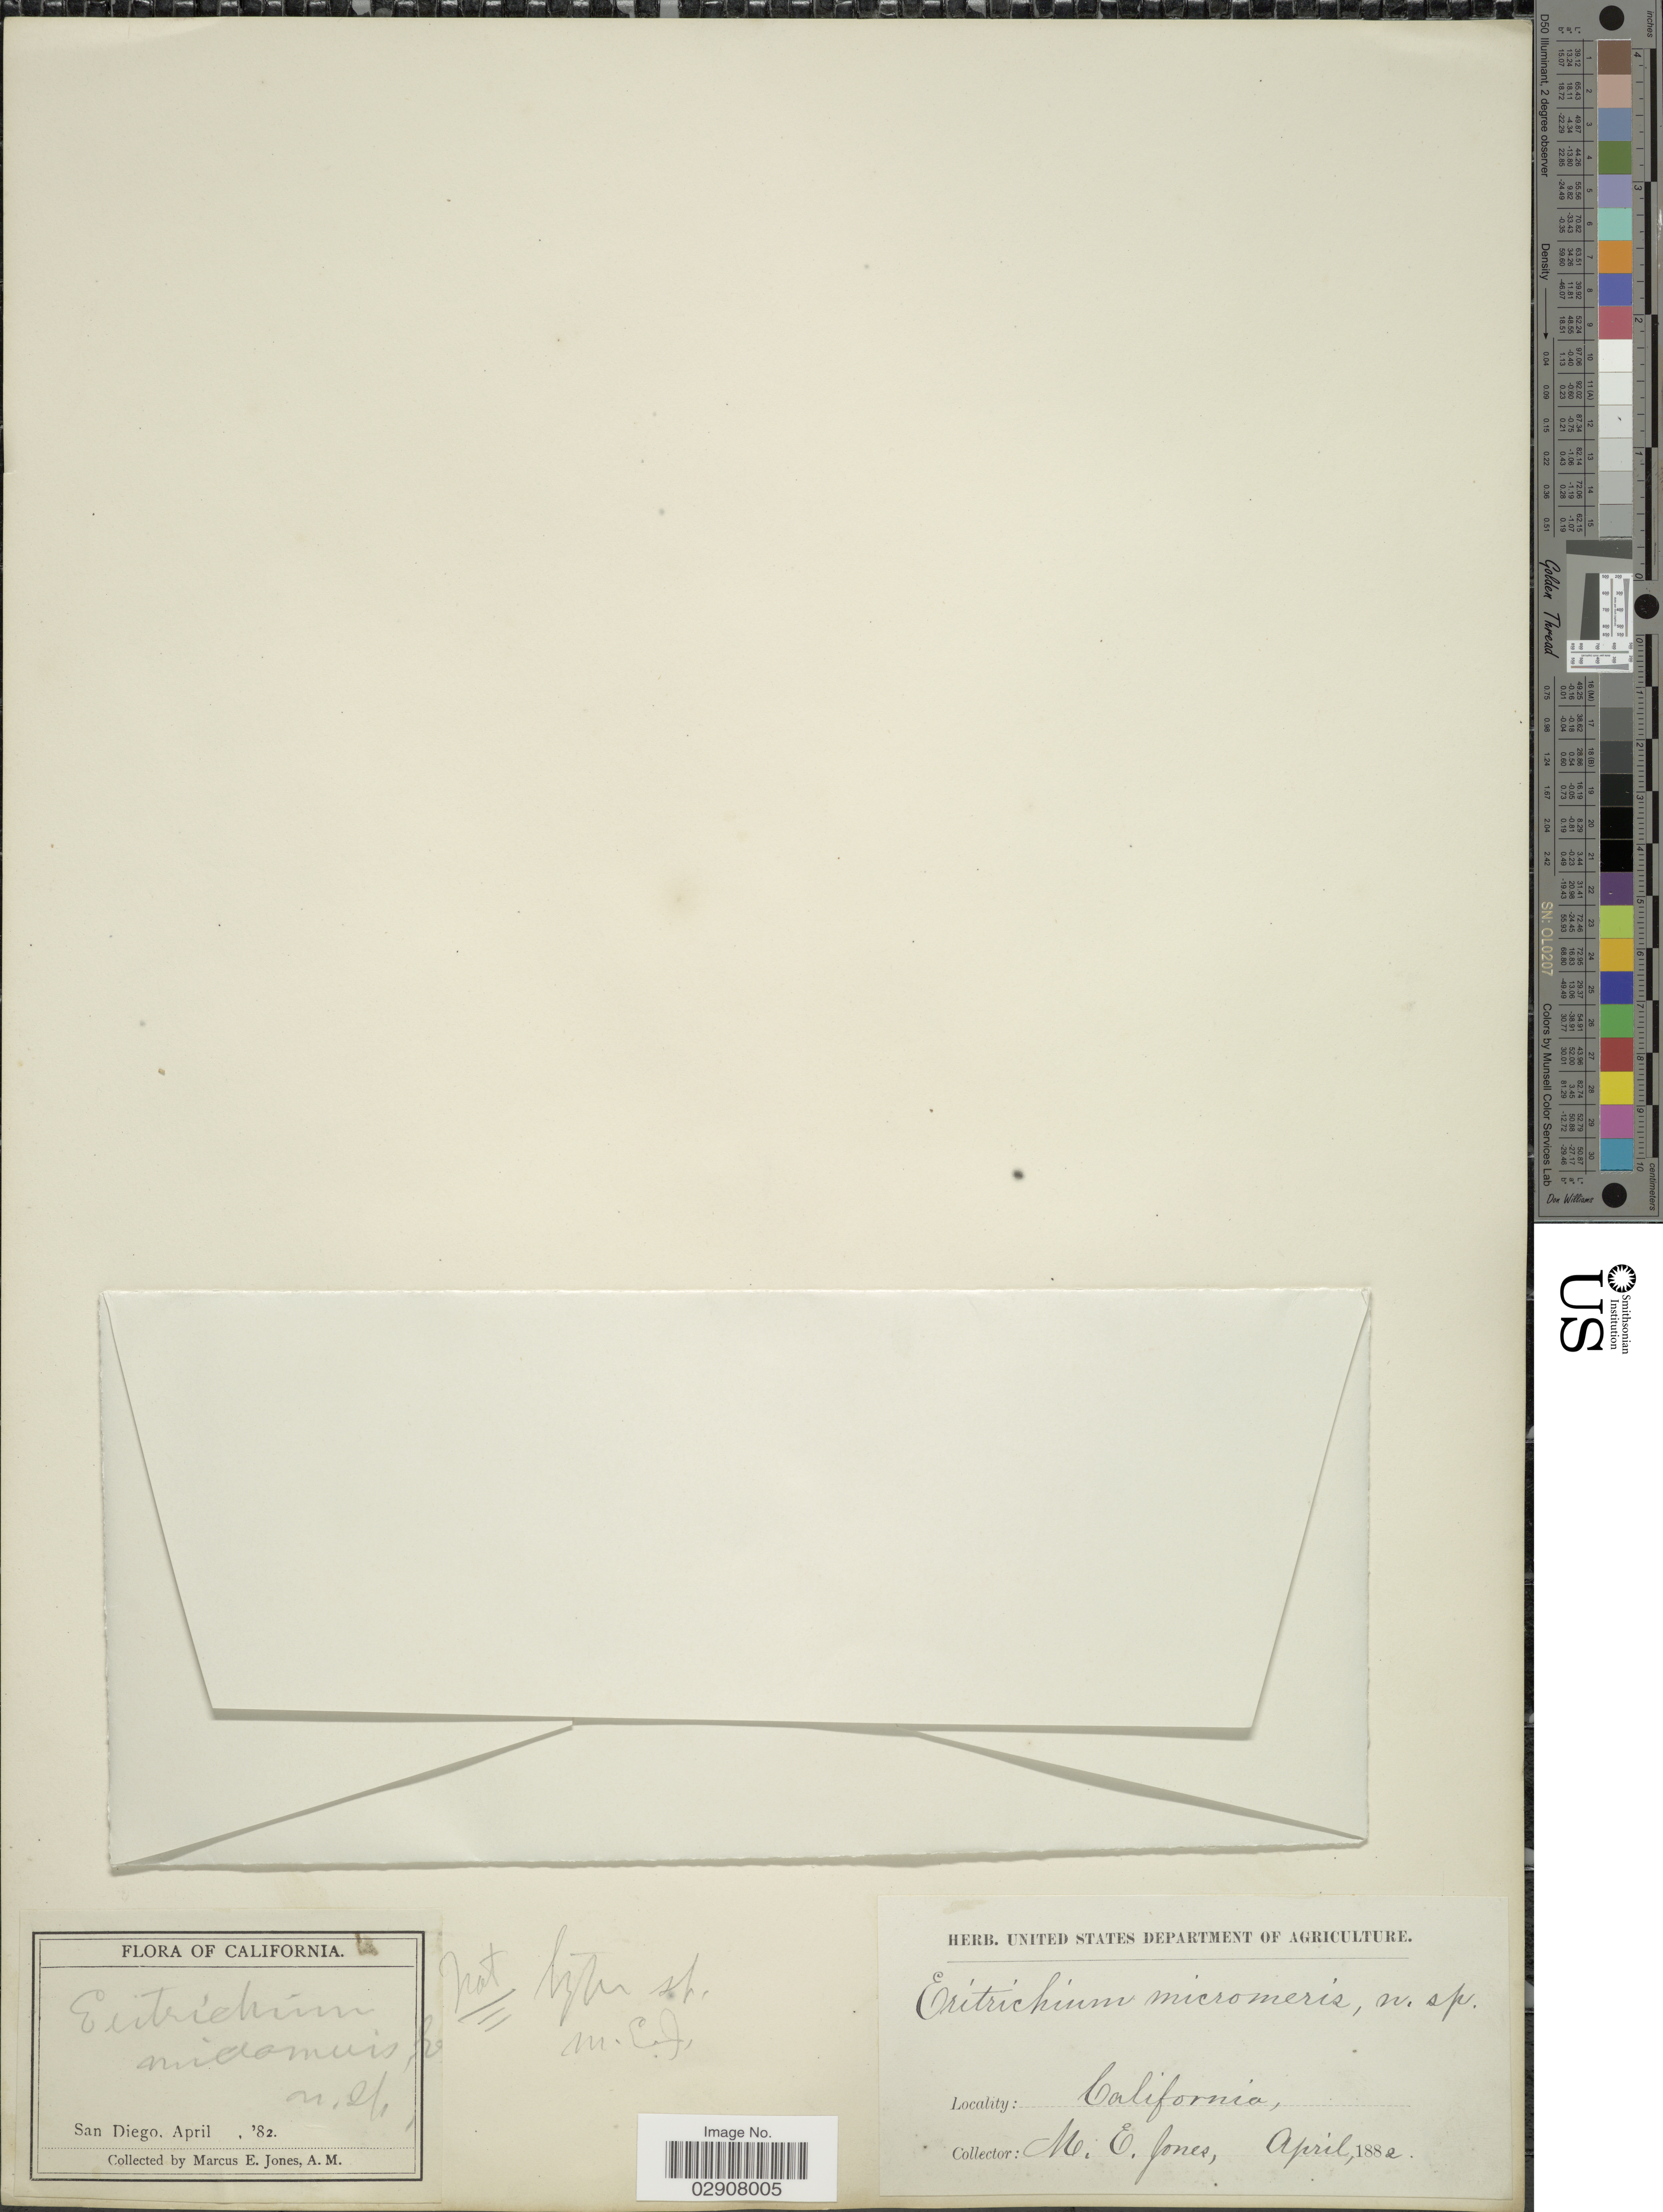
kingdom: Plantae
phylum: Tracheophyta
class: Magnoliopsida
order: Boraginales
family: Boraginaceae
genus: Cryptantha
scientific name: Cryptantha micromeres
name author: (A. Gray) S.W. Greene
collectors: M. E. Jones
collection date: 1882-04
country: United States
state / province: California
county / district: San Diego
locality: San Diego.